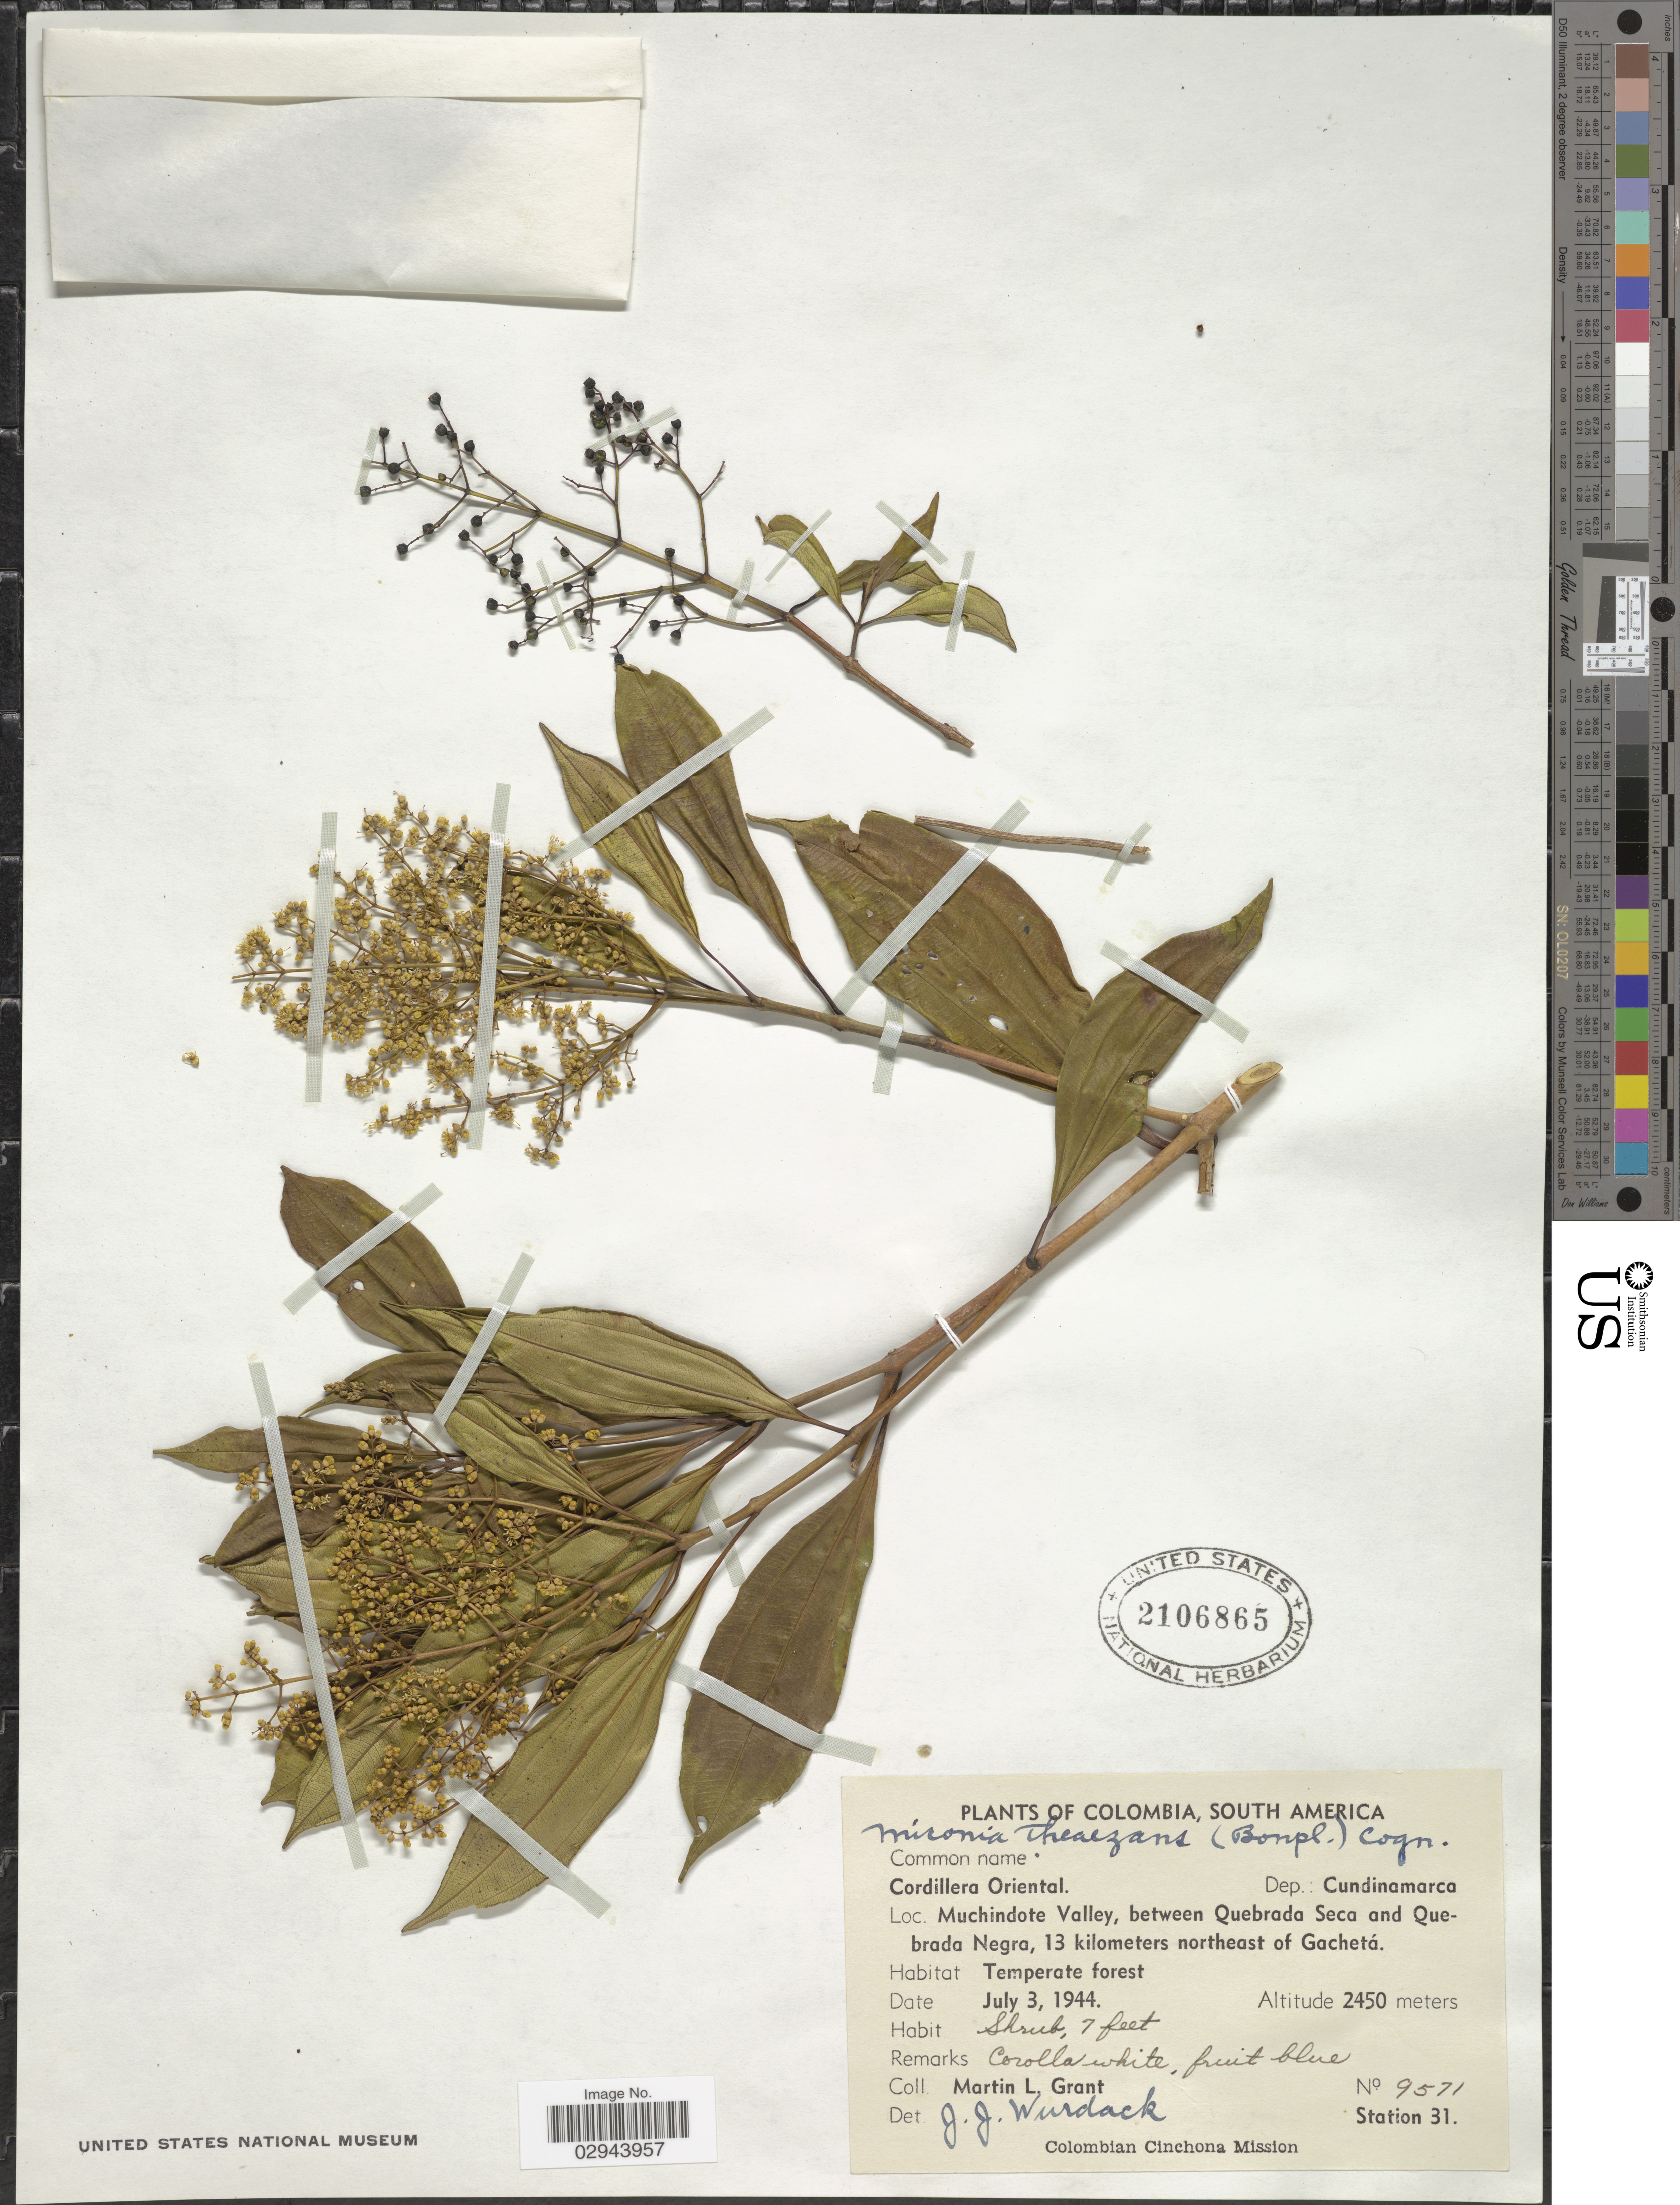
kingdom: Plantae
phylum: Tracheophyta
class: Magnoliopsida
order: Myrtales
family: Melastomataceae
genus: Miconia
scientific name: Miconia theizans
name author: (Bonpl.) Cogn.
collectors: M. L. Grant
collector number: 9571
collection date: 1944-07-03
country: Colombia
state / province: Cundinamarca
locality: Cordillera Oriental, Dep. Cundinamarca, Muchindote Valley, between Quebrada Seca and Quebrada Negra, 13 kilometers northeast of Gachetá.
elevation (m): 2450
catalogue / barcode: US 2106865